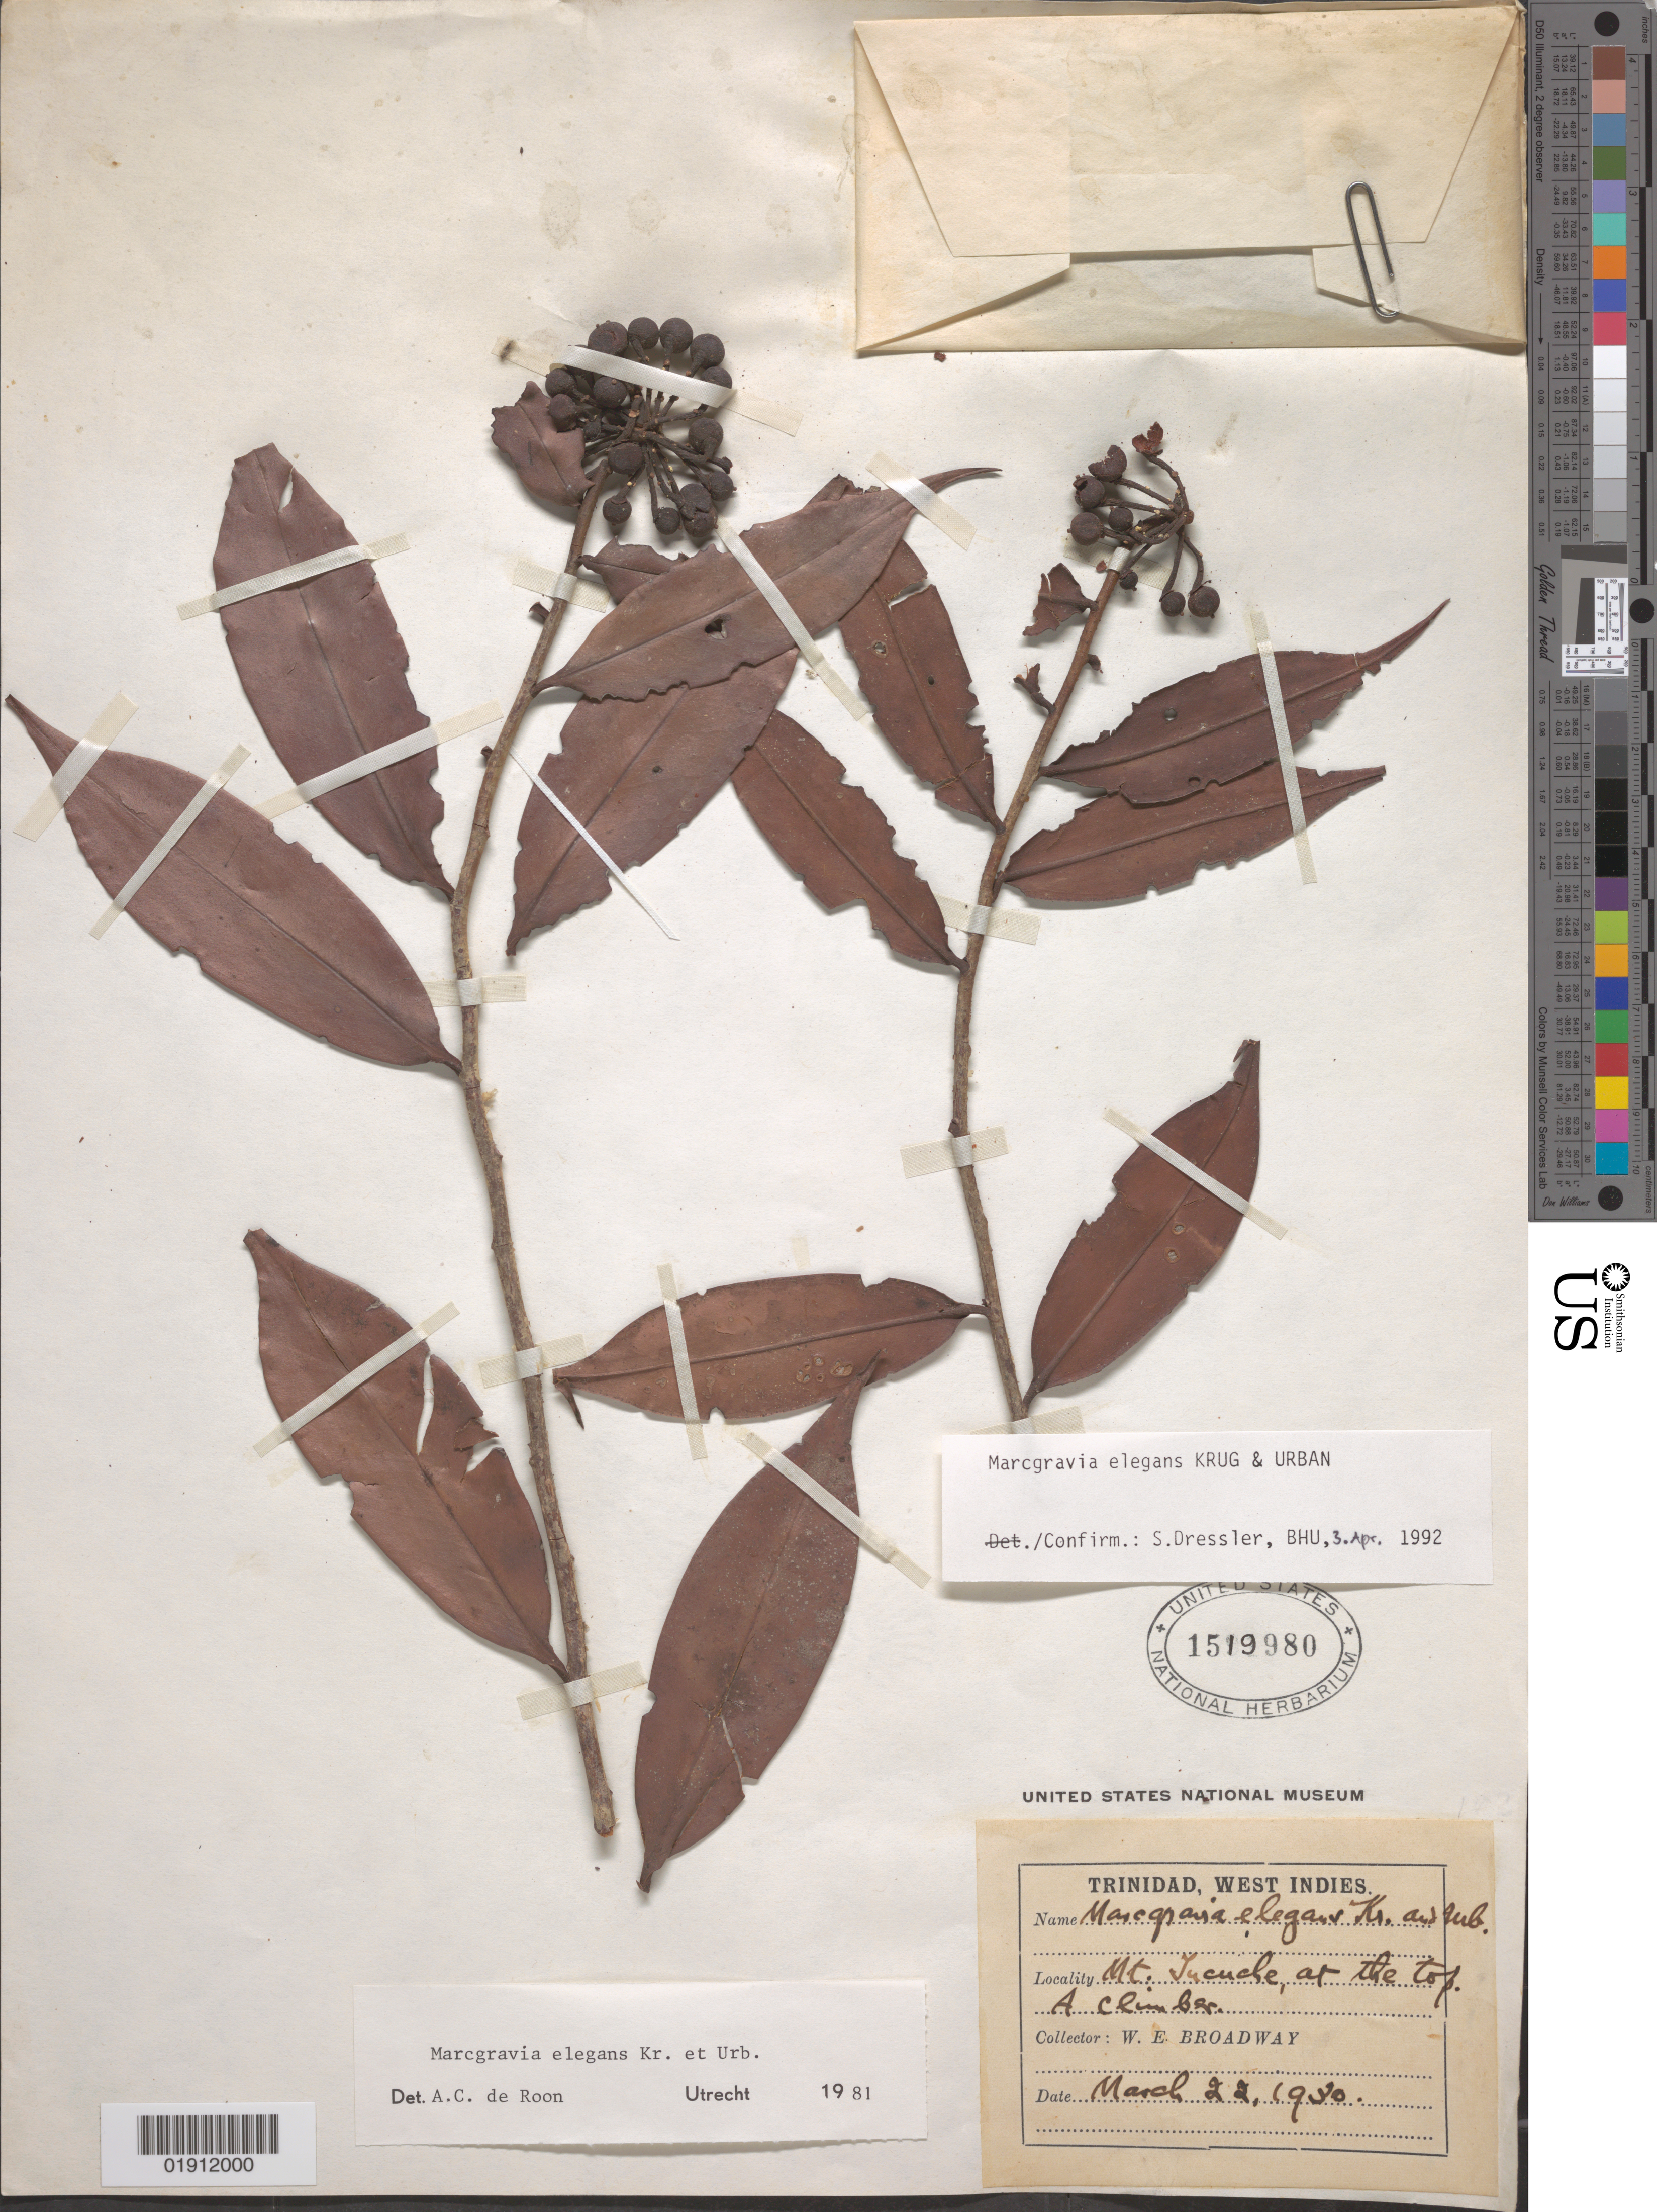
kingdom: Plantae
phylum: Tracheophyta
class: Magnoliopsida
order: Ericales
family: Marcgraviaceae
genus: Marcgravia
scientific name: Marcgravia elegans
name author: Krug & Urb.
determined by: Dressler, S., (FR), Forschungsinstitut Und Naturmuseum Senckenberg (GERMANY)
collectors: W. E. Broadway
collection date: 1930-03-22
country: Trinidad and Tobago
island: Trinidad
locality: Mt. Tucuche [El Tucuche], at the top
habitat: Mountain top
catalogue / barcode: US 1519980